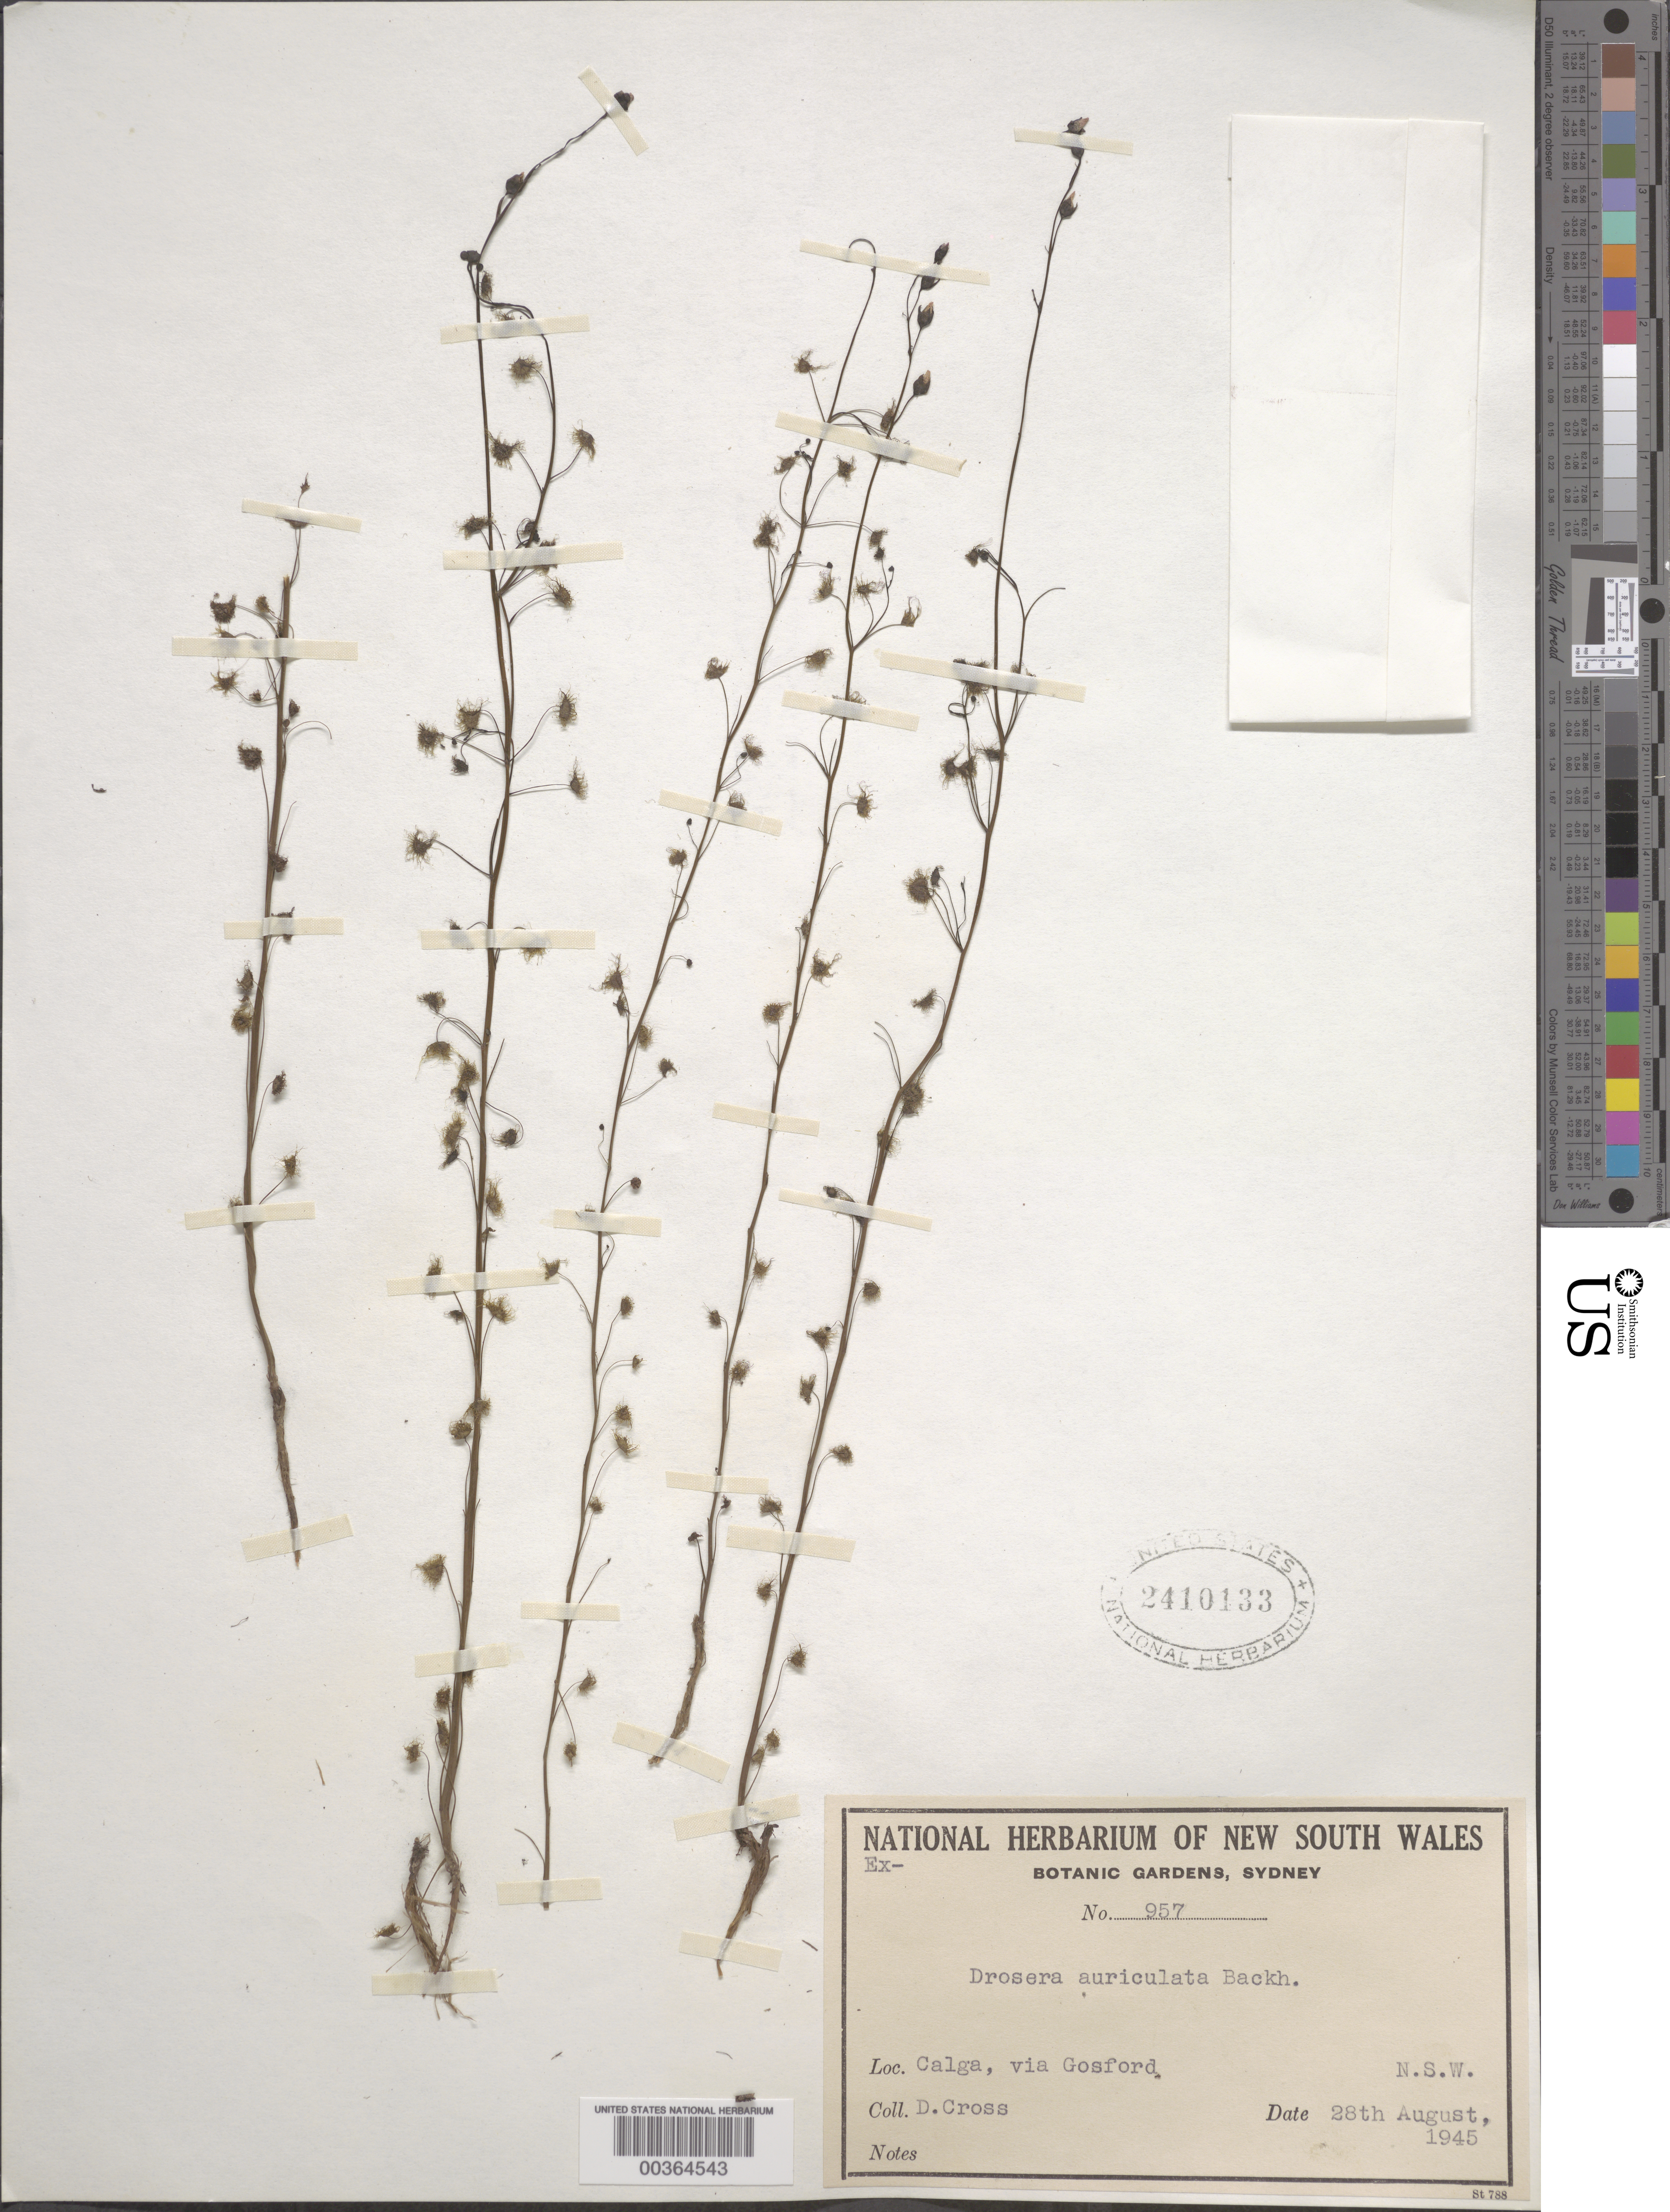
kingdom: Plantae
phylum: Tracheophyta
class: Magnoliopsida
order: Caryophyllales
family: Droseraceae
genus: Drosera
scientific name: Drosera auriculata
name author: Backh. ex Planch.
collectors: D. Cross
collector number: Herb. Nsw No. 957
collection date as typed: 28 Aug 1945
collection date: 1945-08-28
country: Australia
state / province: New South Wales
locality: Calga, via gosford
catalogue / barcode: US 2410133